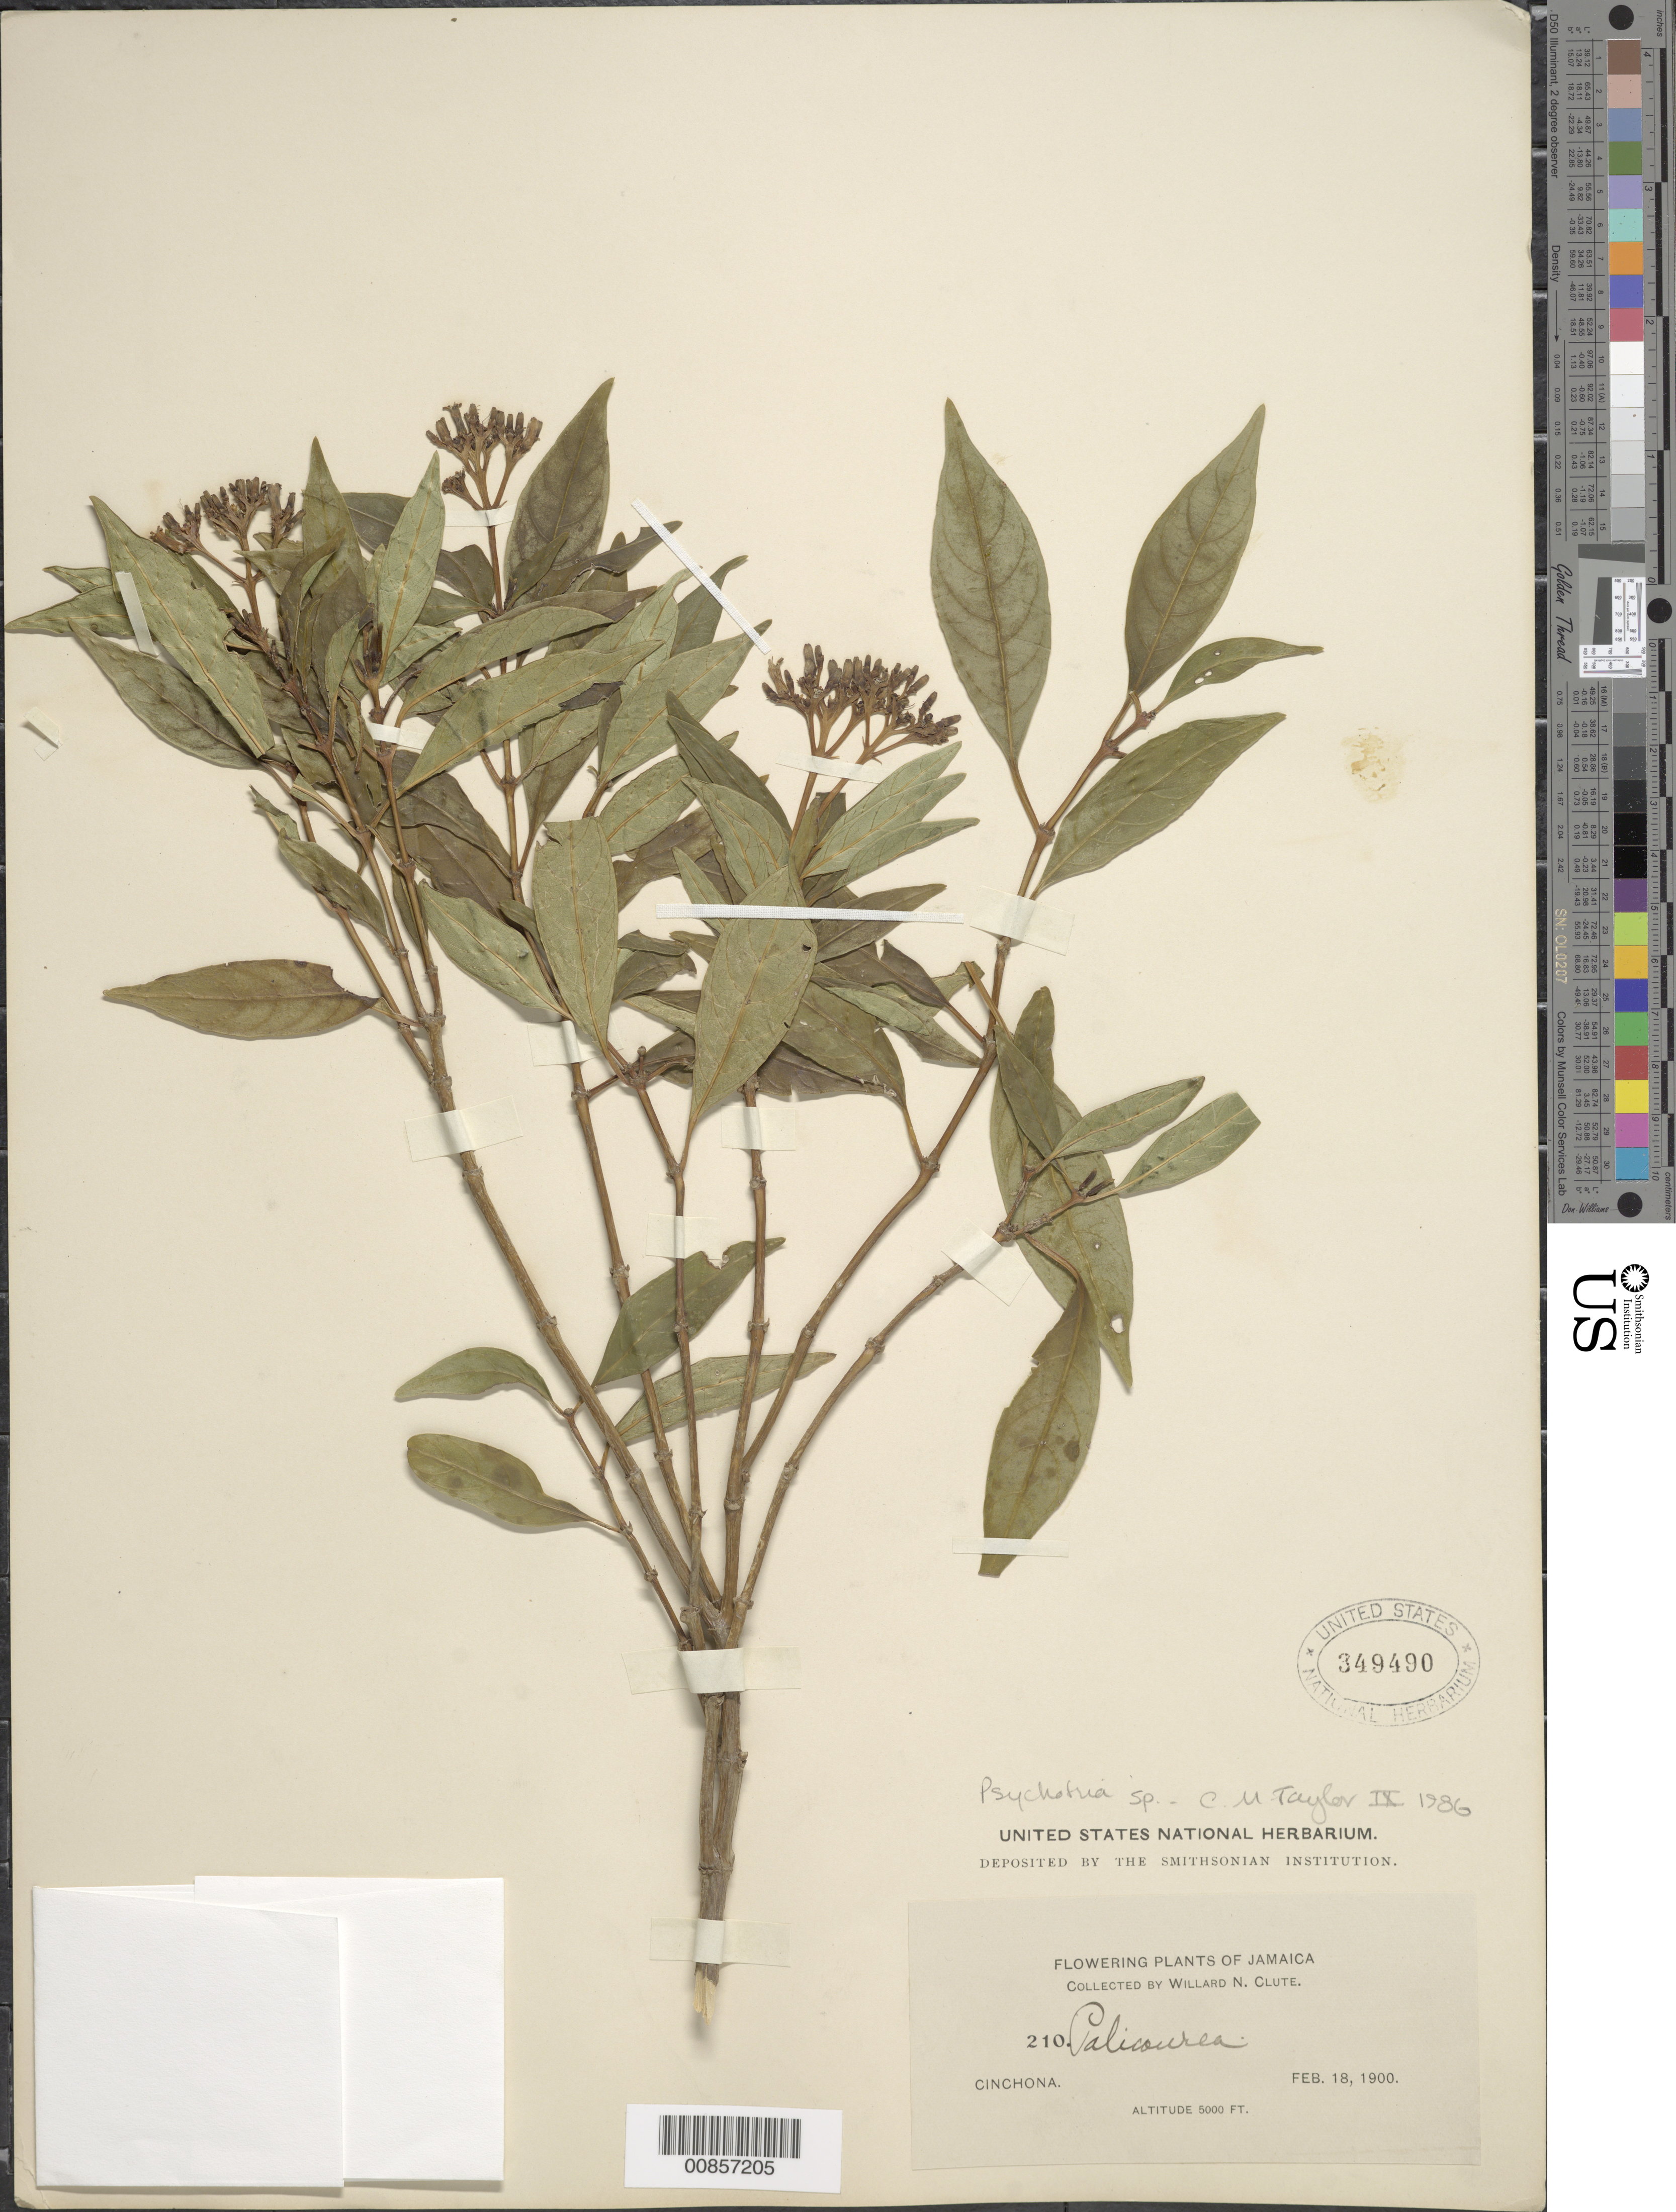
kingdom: Plantae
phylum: Tracheophyta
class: Magnoliopsida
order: Gentianales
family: Rubiaceae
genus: Psychotria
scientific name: Psychotria sp.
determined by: Taylor, Charlotte M.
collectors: W. N. Clute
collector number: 210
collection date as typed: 18 Feb 1900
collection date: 1900-02-18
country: Jamaica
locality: Cinchona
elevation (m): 1524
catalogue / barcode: US 349490